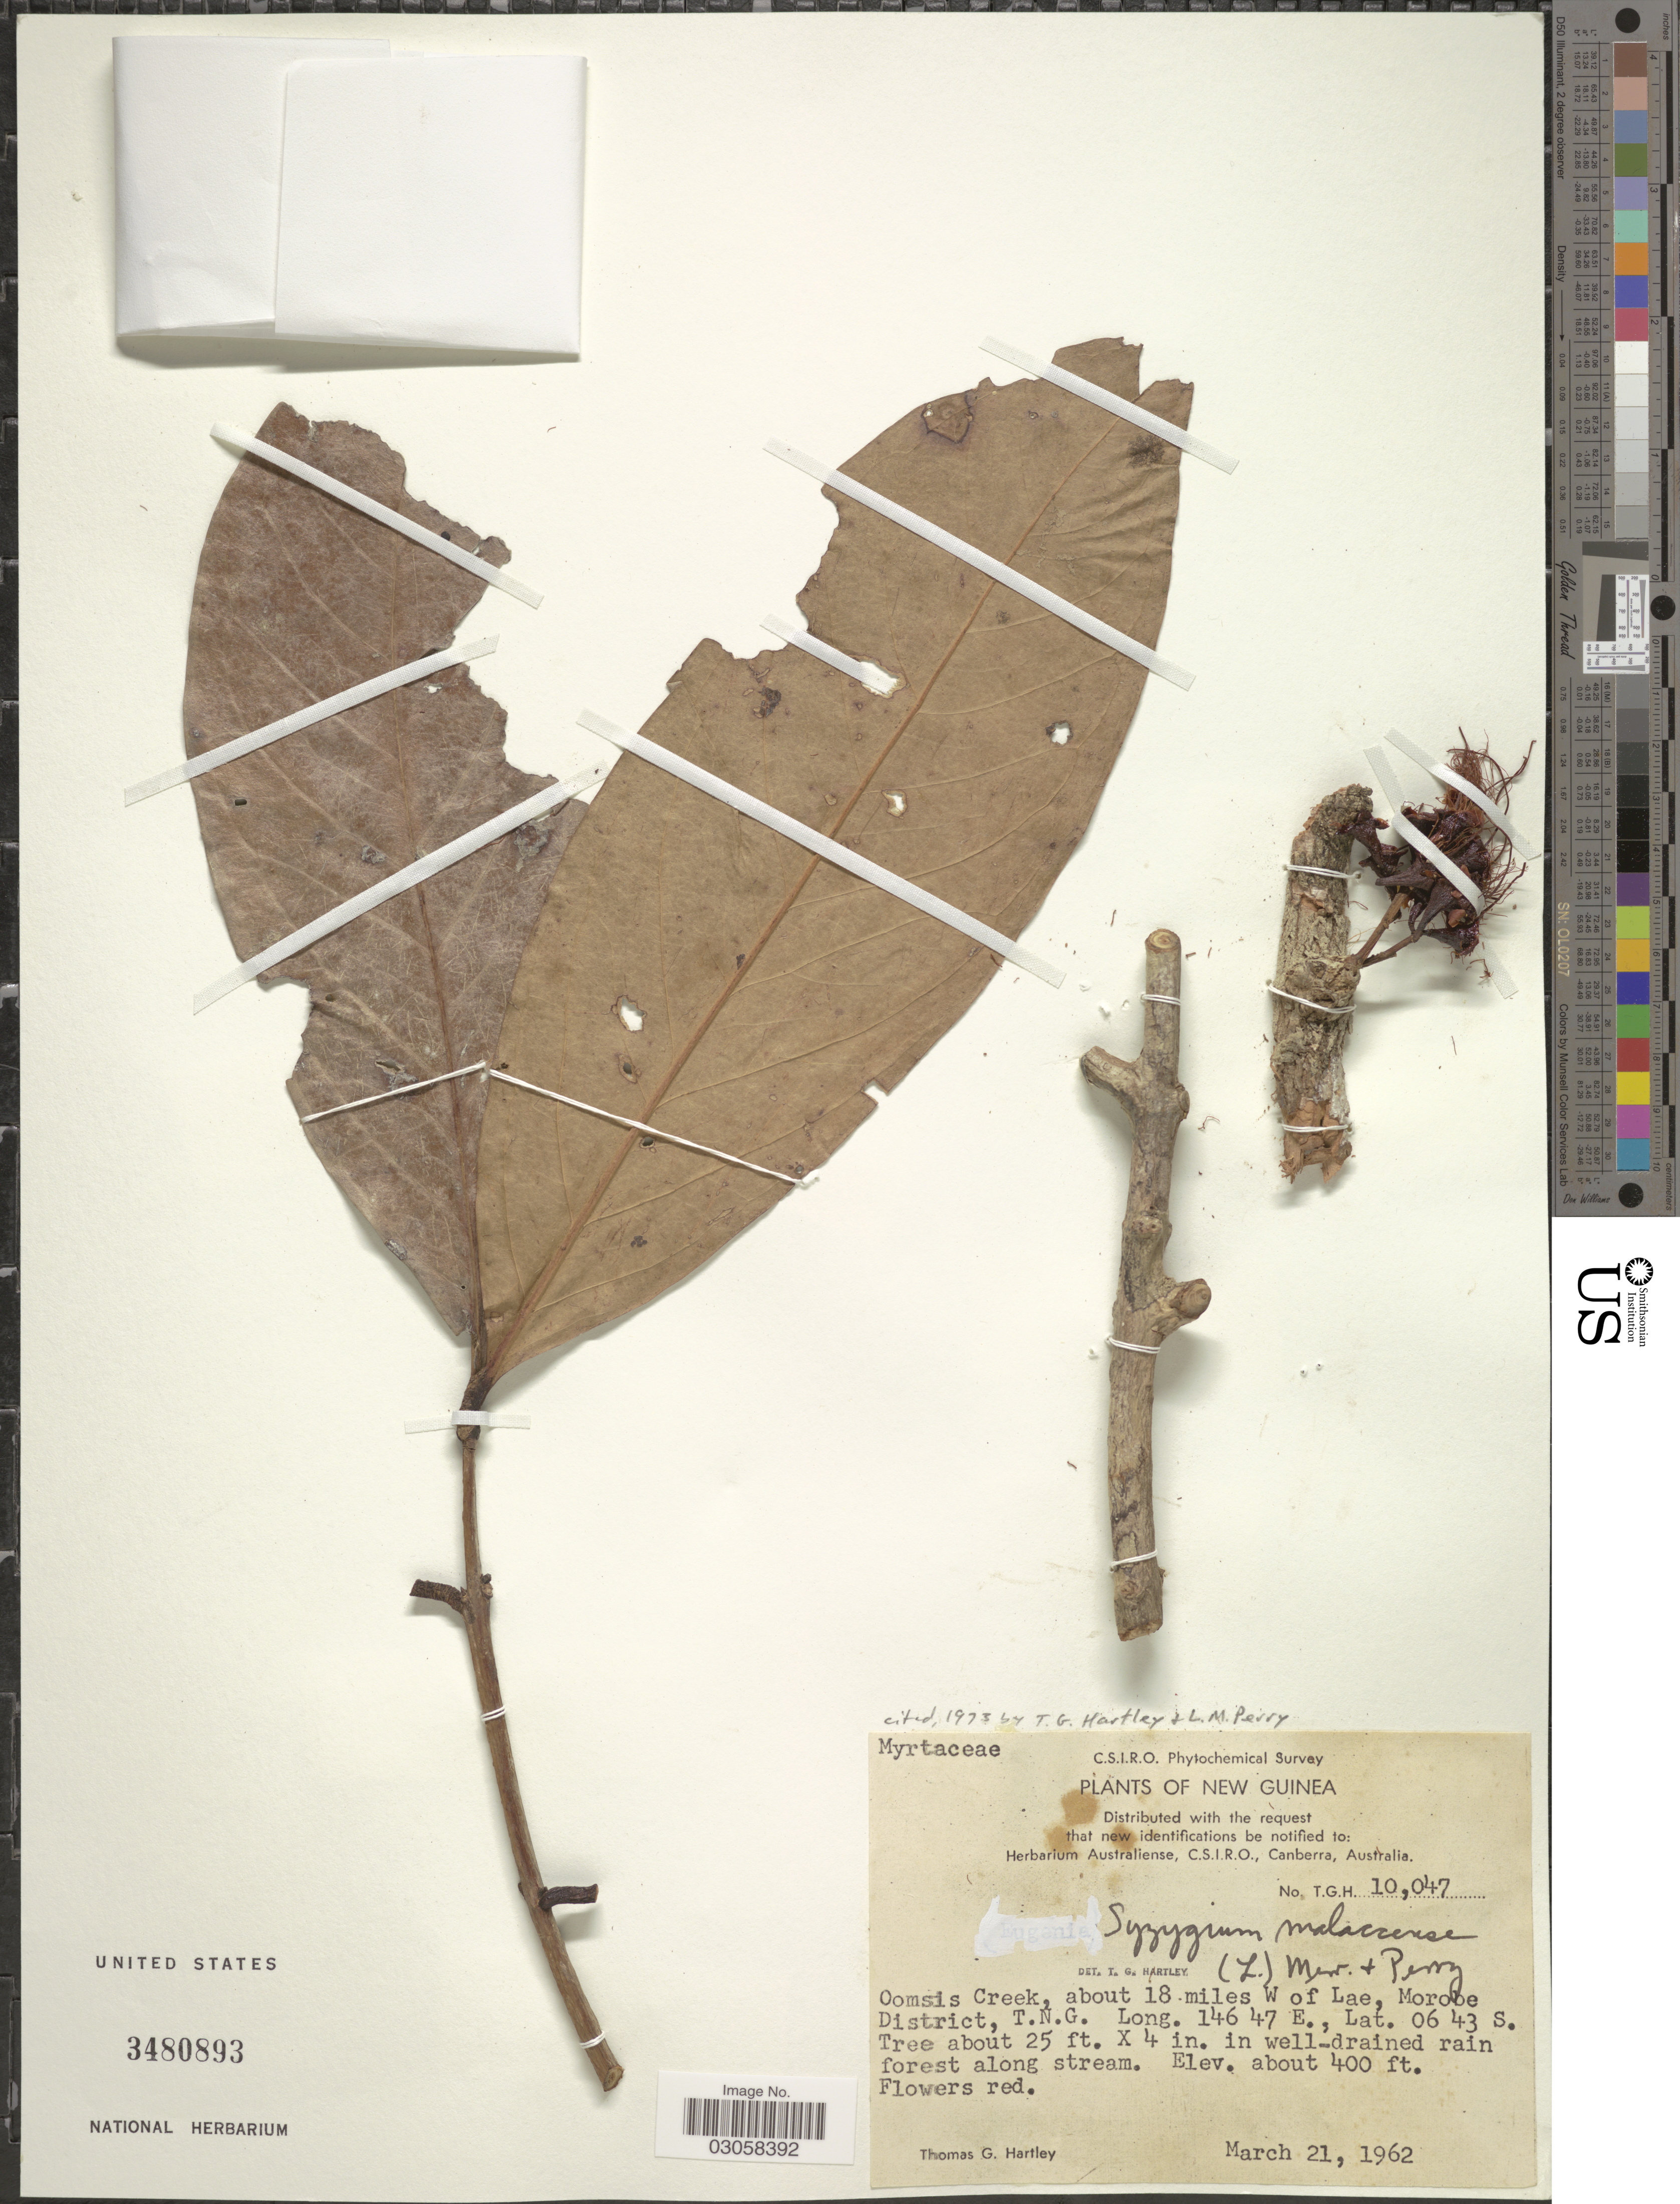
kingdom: Plantae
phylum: Tracheophyta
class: Magnoliopsida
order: Myrtales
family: Myrtaceae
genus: Syzygium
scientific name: Syzygium malaccense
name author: (L.) Merr. & L.M. Perry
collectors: T. G. Hartley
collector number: T.G.H. 10,047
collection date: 1962-03-21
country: Papua New Guinea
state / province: Morobe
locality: New Guinea. Oomsis Creek, about 18 miles W of Lae, Morobe District, T.N.G.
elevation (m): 122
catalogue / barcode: US 3480893